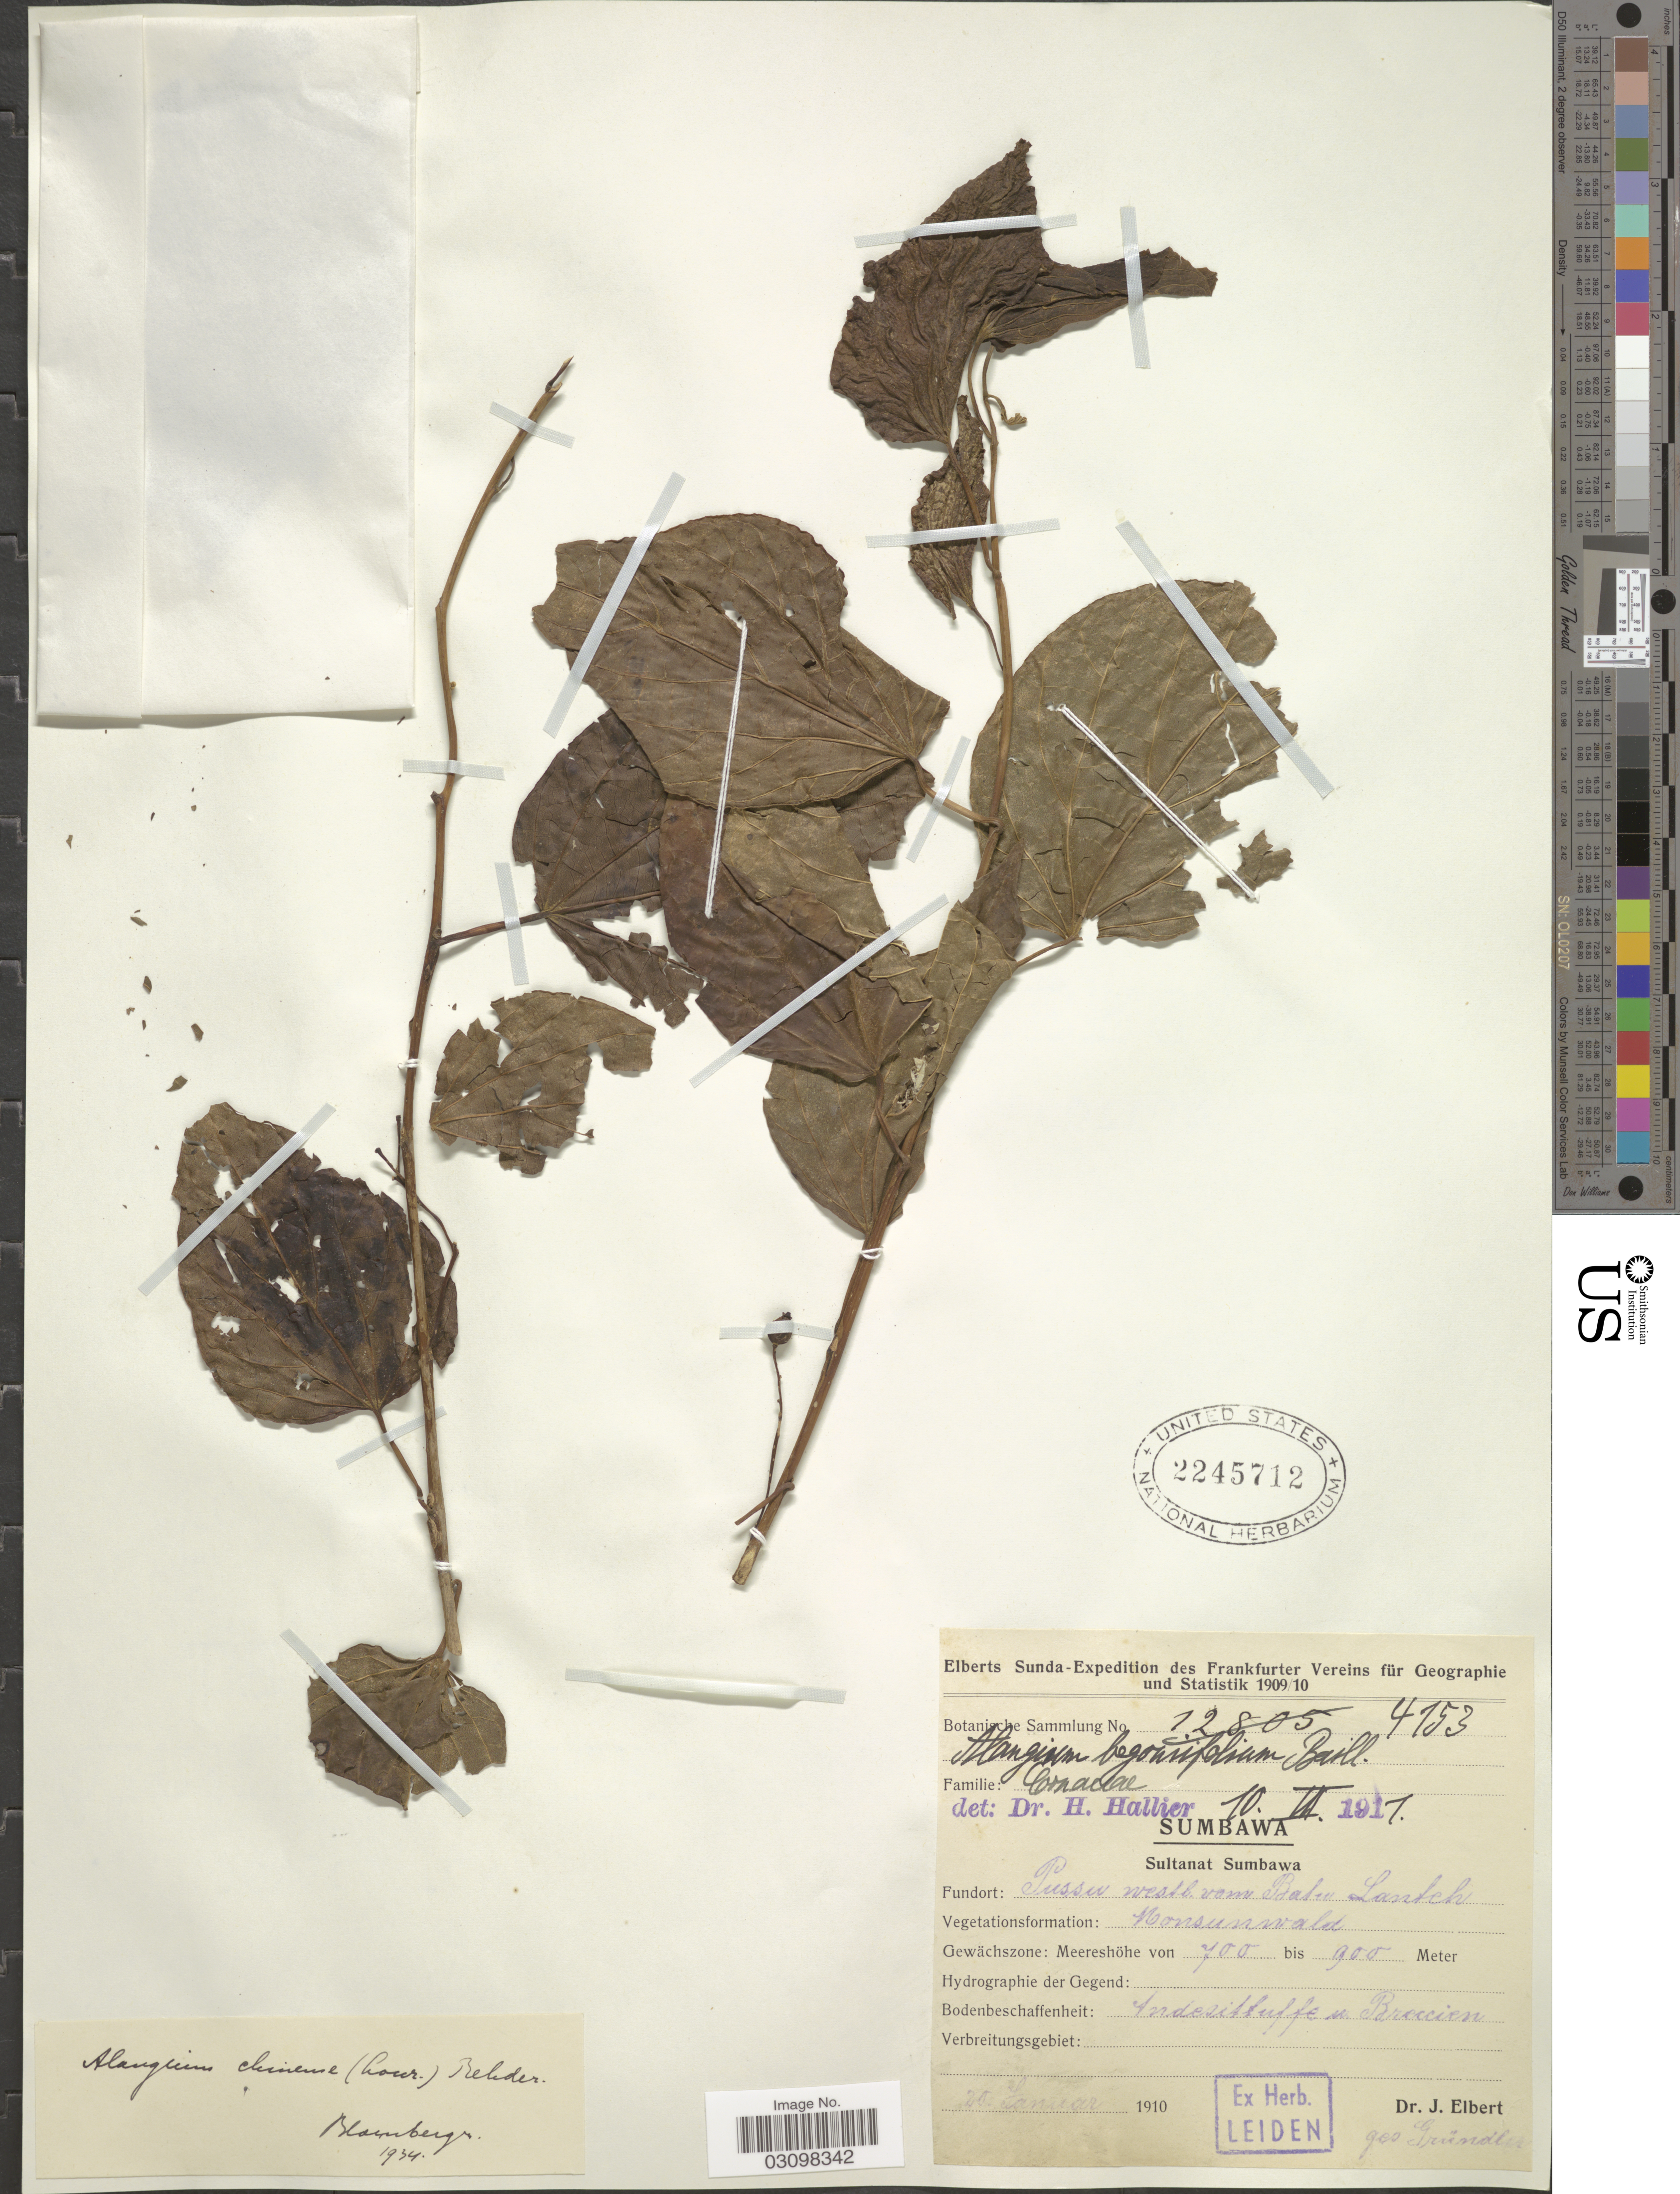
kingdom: Plantae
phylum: Tracheophyta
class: Magnoliopsida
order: Cornales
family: Cornaceae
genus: Alangium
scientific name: Alangium chinense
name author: (Harms) Rehder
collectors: J. Elbert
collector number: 4153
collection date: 1910-01-20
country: Indonesia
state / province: Nusa Tenggara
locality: Sumbawa. Sultanat Sumbawa. Pussu westl. vom Batu Lanteh.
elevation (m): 700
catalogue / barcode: US 2245712